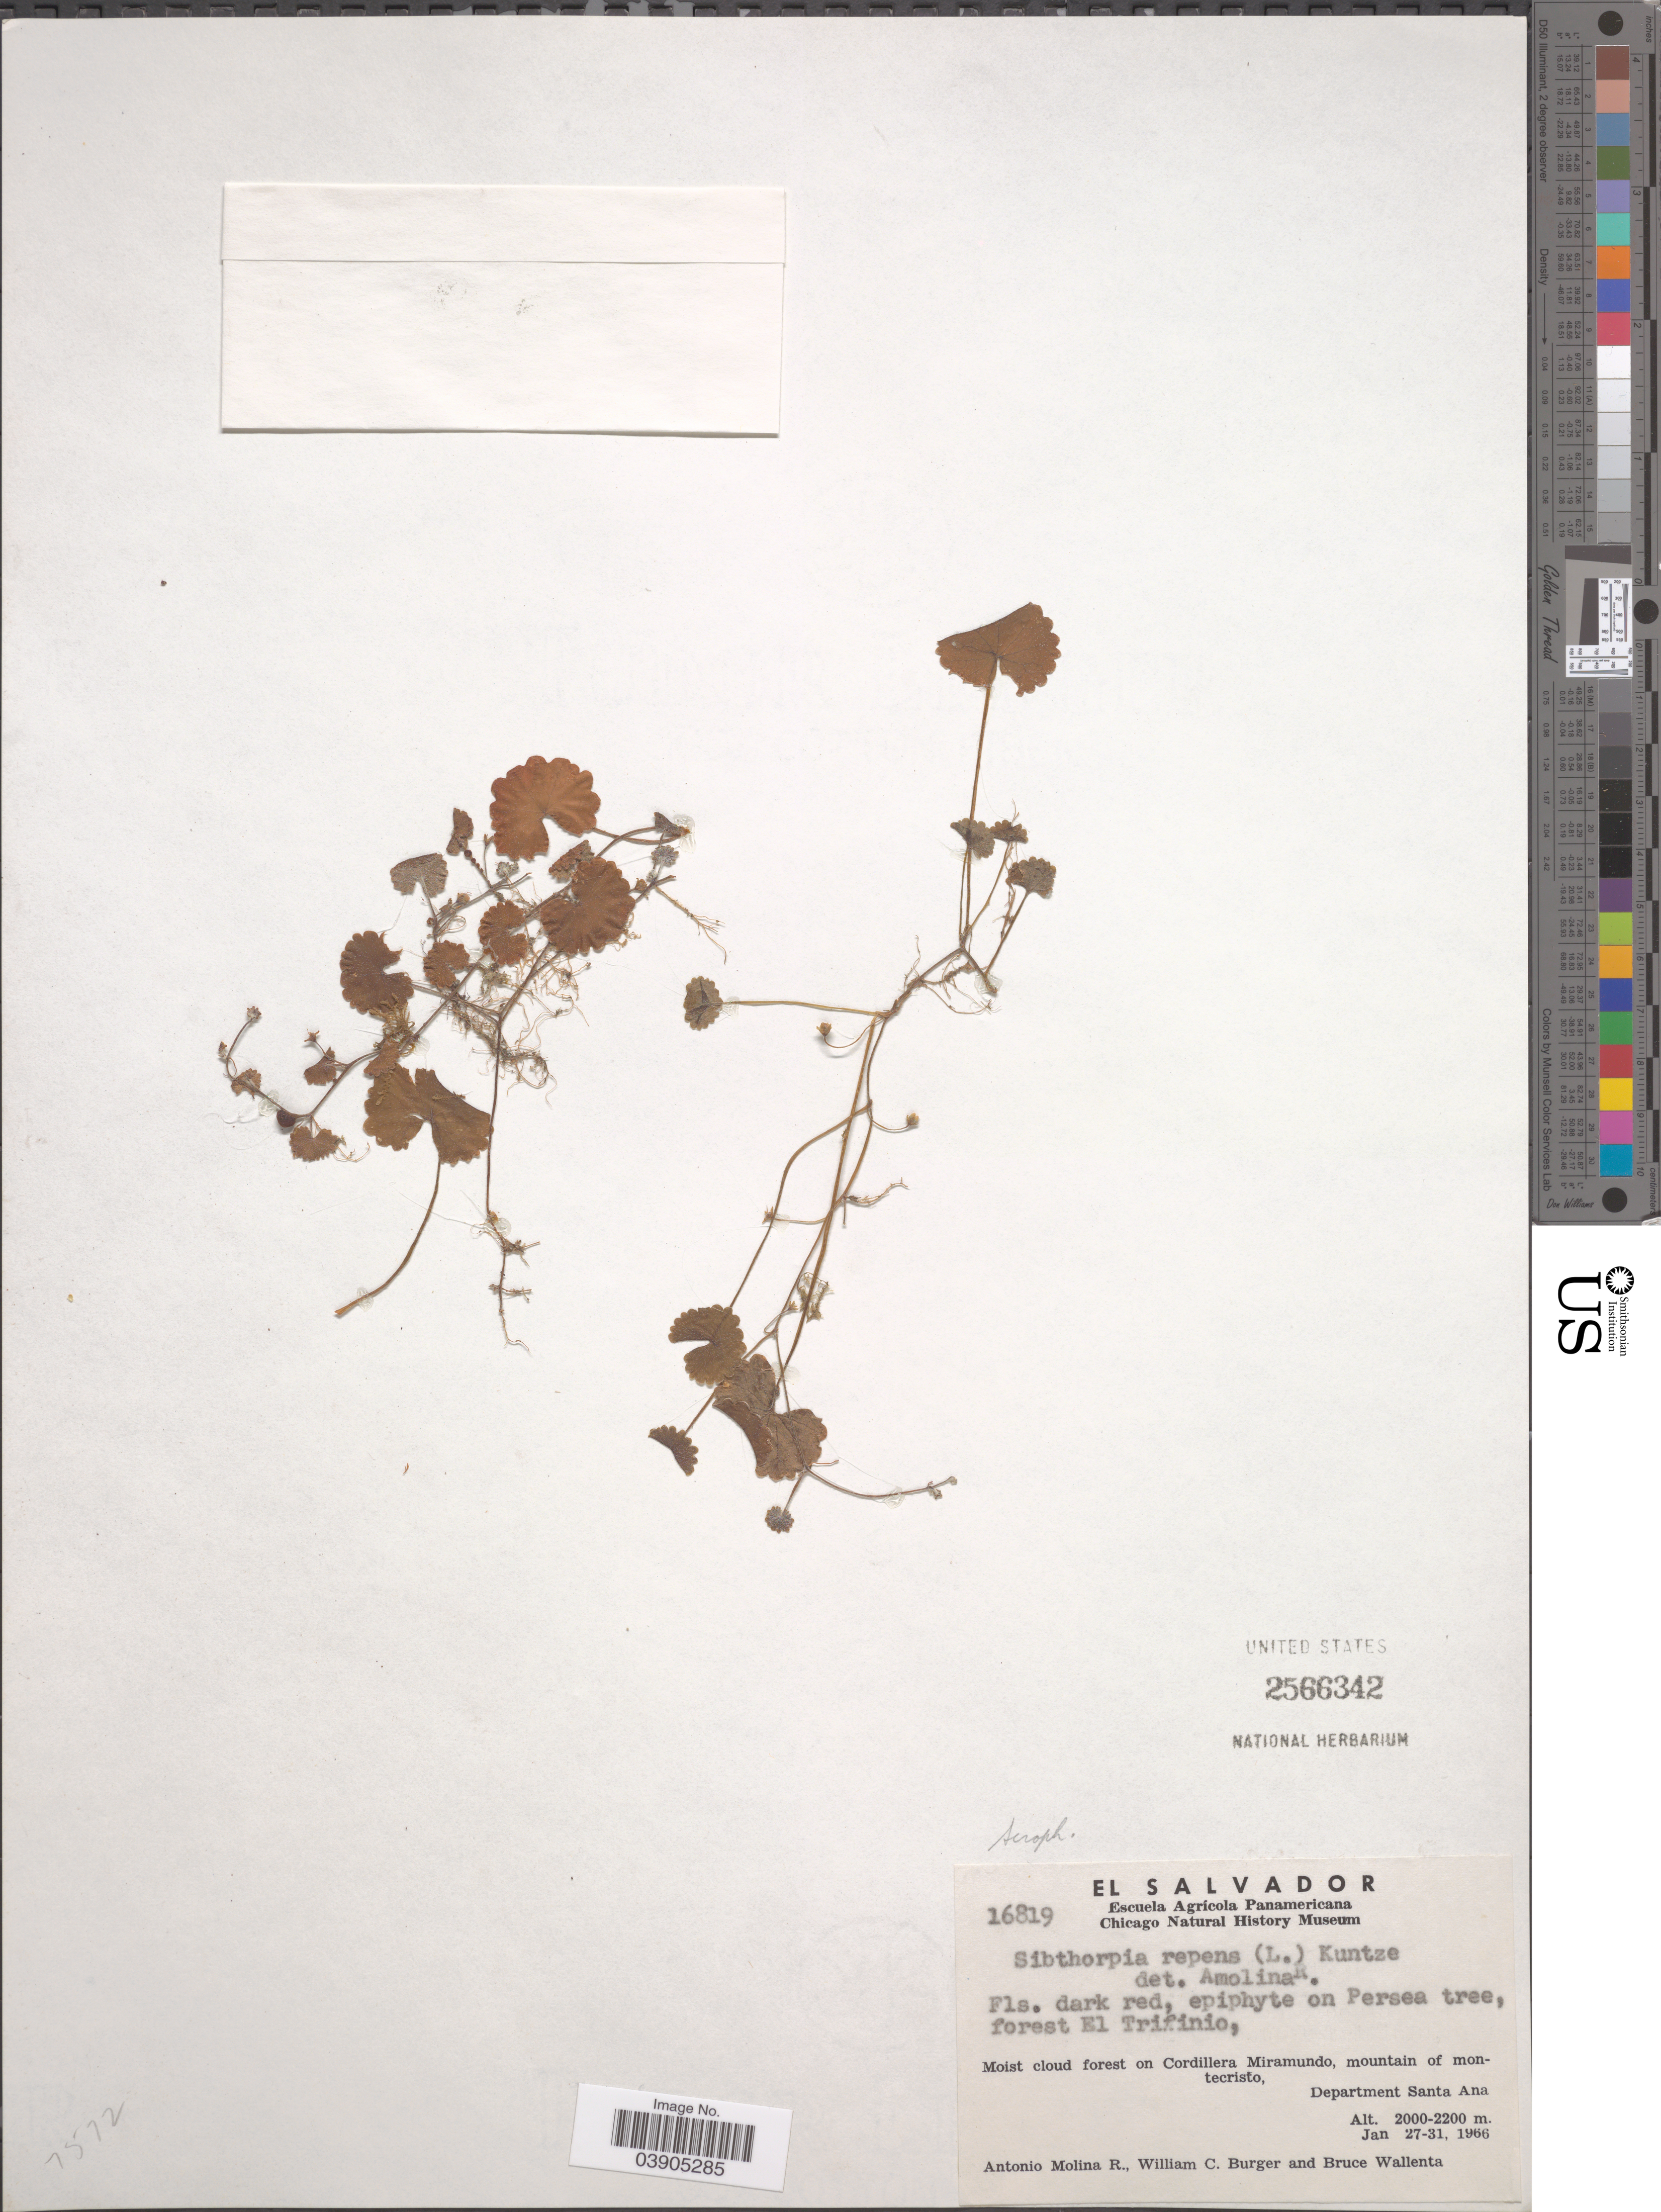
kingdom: Plantae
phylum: Tracheophyta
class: Magnoliopsida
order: Lamiales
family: Plantaginaceae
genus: Sibthorpia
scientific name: Sibthorpia repens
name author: (L.) Kuntze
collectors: A. Molina R., W. Burger & B. Wallenta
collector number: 16819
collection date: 1966-01-27/1966-01-31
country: El Salvador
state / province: Santa Ana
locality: Moist cloud forest on Cordillera Miramundo, mountain of montecristo, Department Santa Ana.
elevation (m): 2000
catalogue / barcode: US 2566342